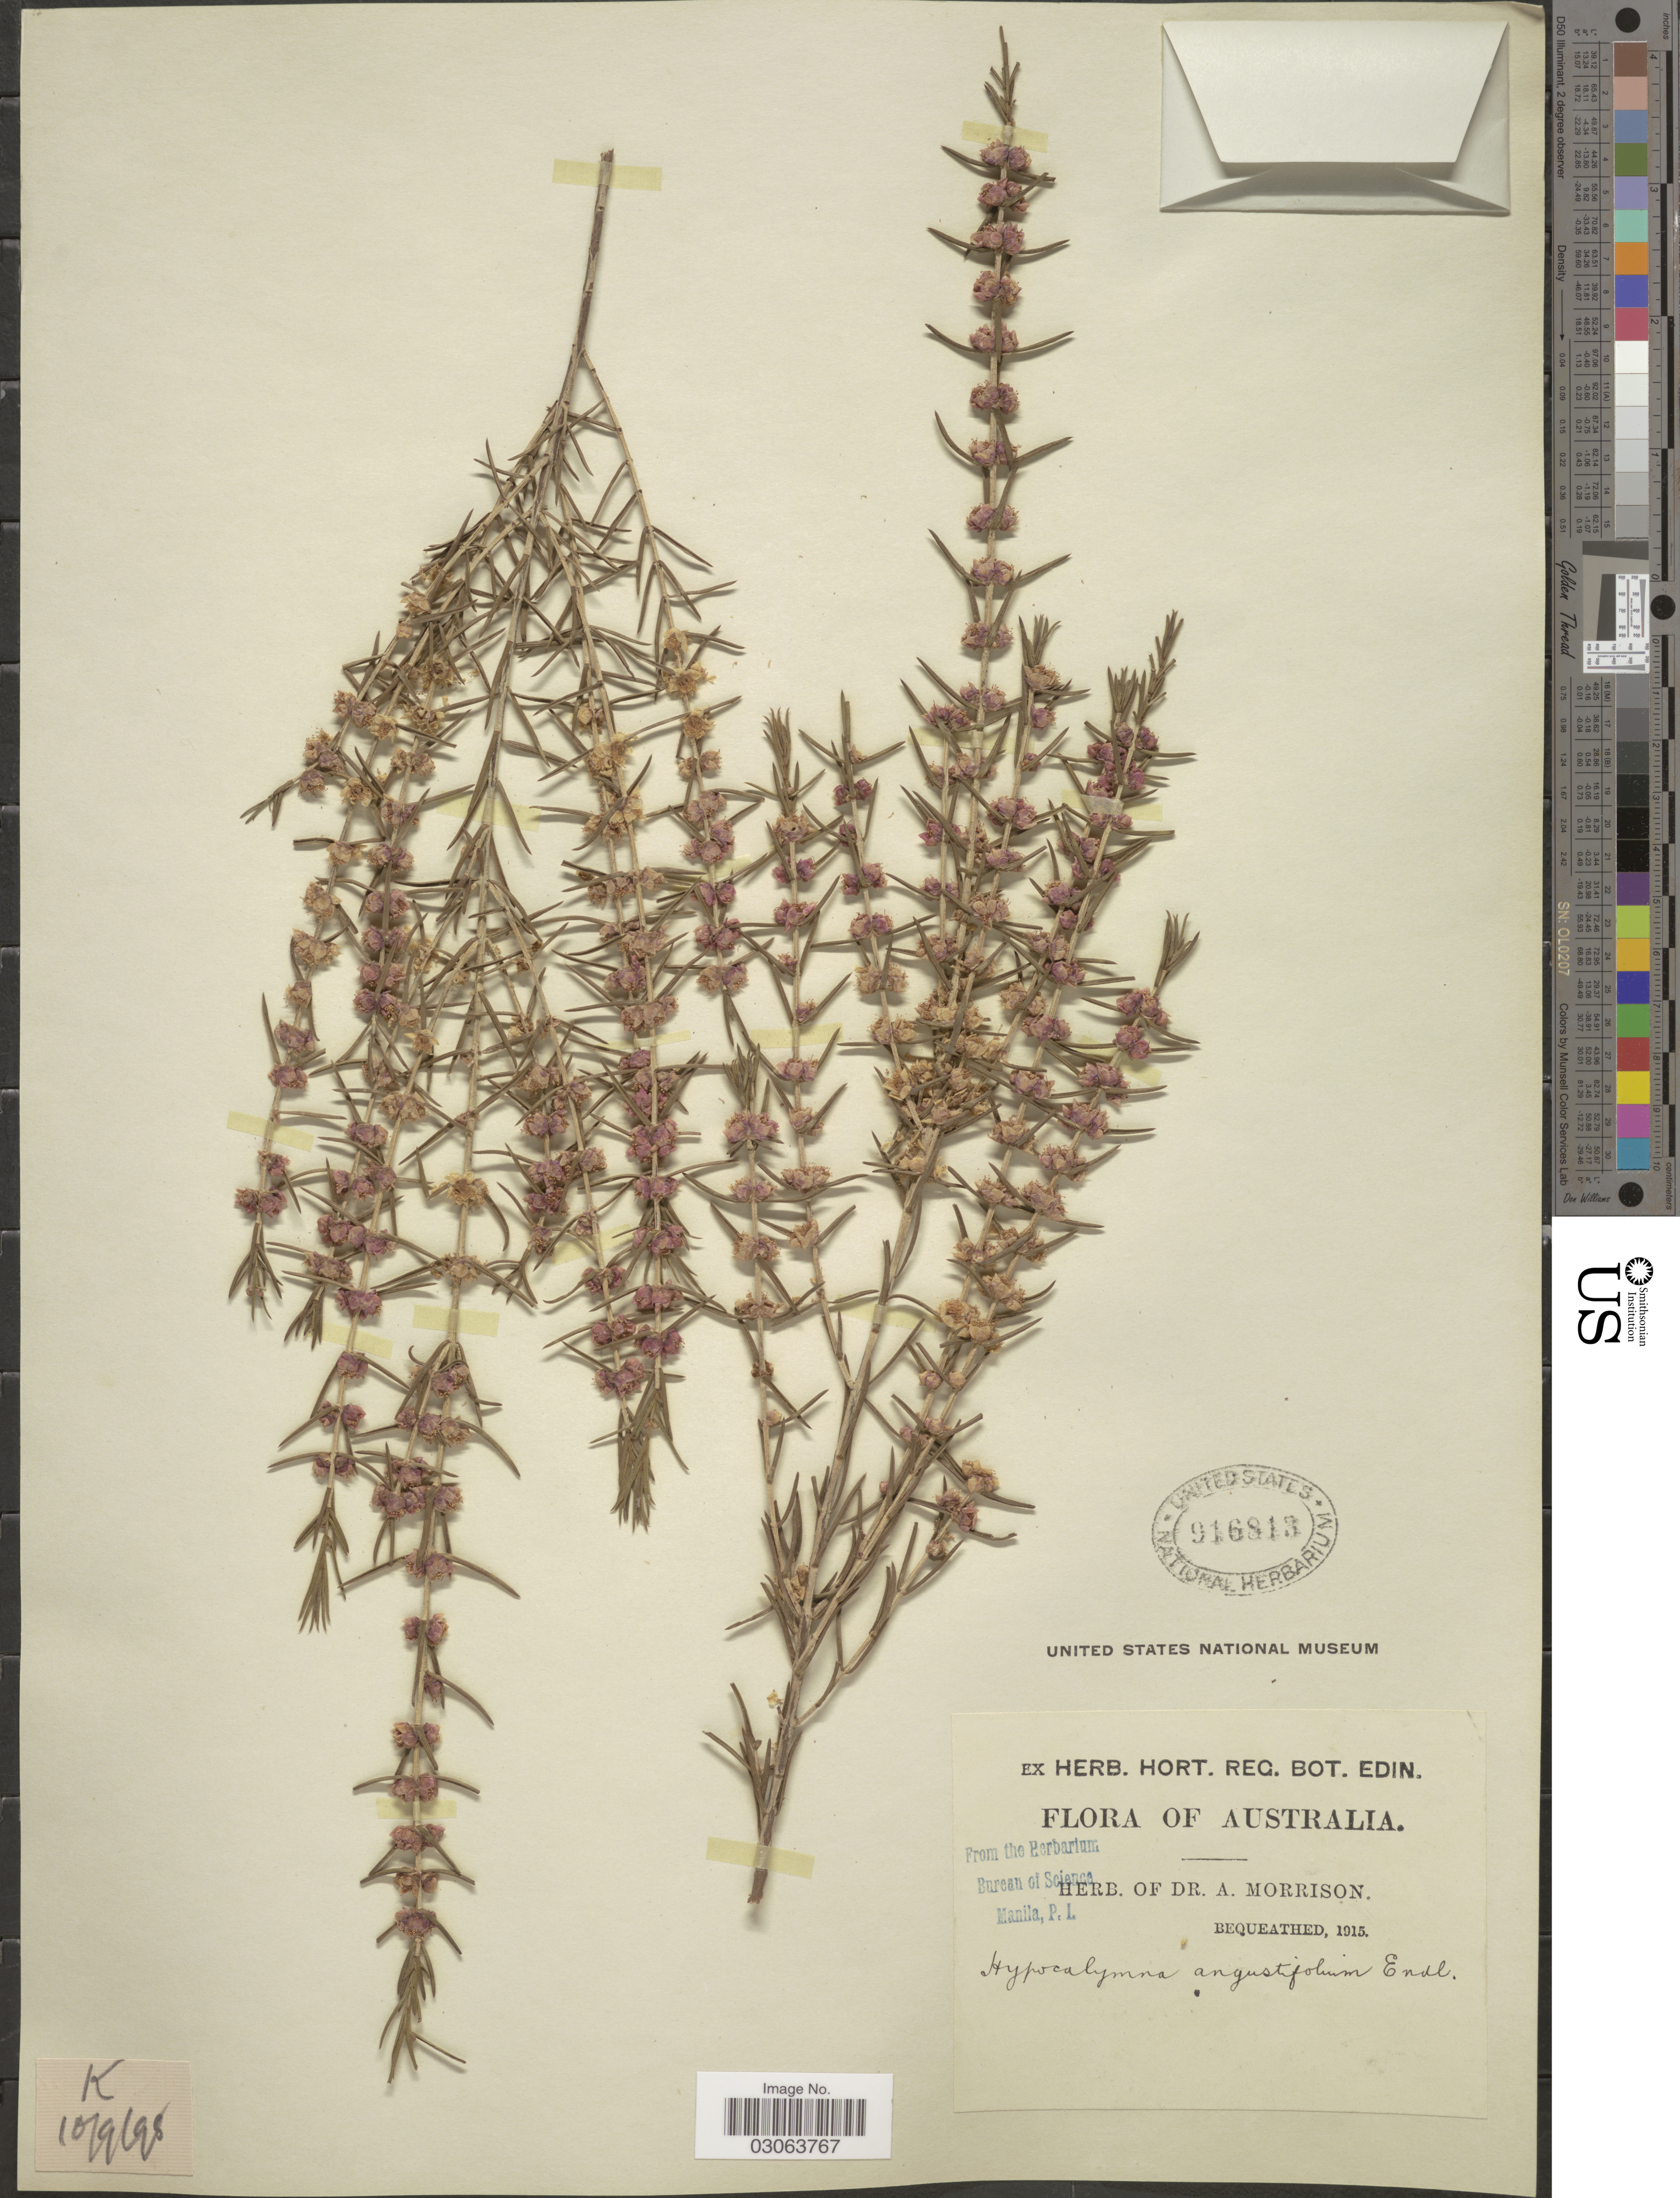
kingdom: Plantae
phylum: Tracheophyta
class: Magnoliopsida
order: Myrtales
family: Myrtaceae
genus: Hypocalymma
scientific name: Hypocalymma angustifolium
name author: (Endl.) Schauer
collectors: ex herb. Dr. A. Morrison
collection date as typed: Transcribed d/m/y: 10/9/98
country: Australia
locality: K.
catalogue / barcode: US 916813